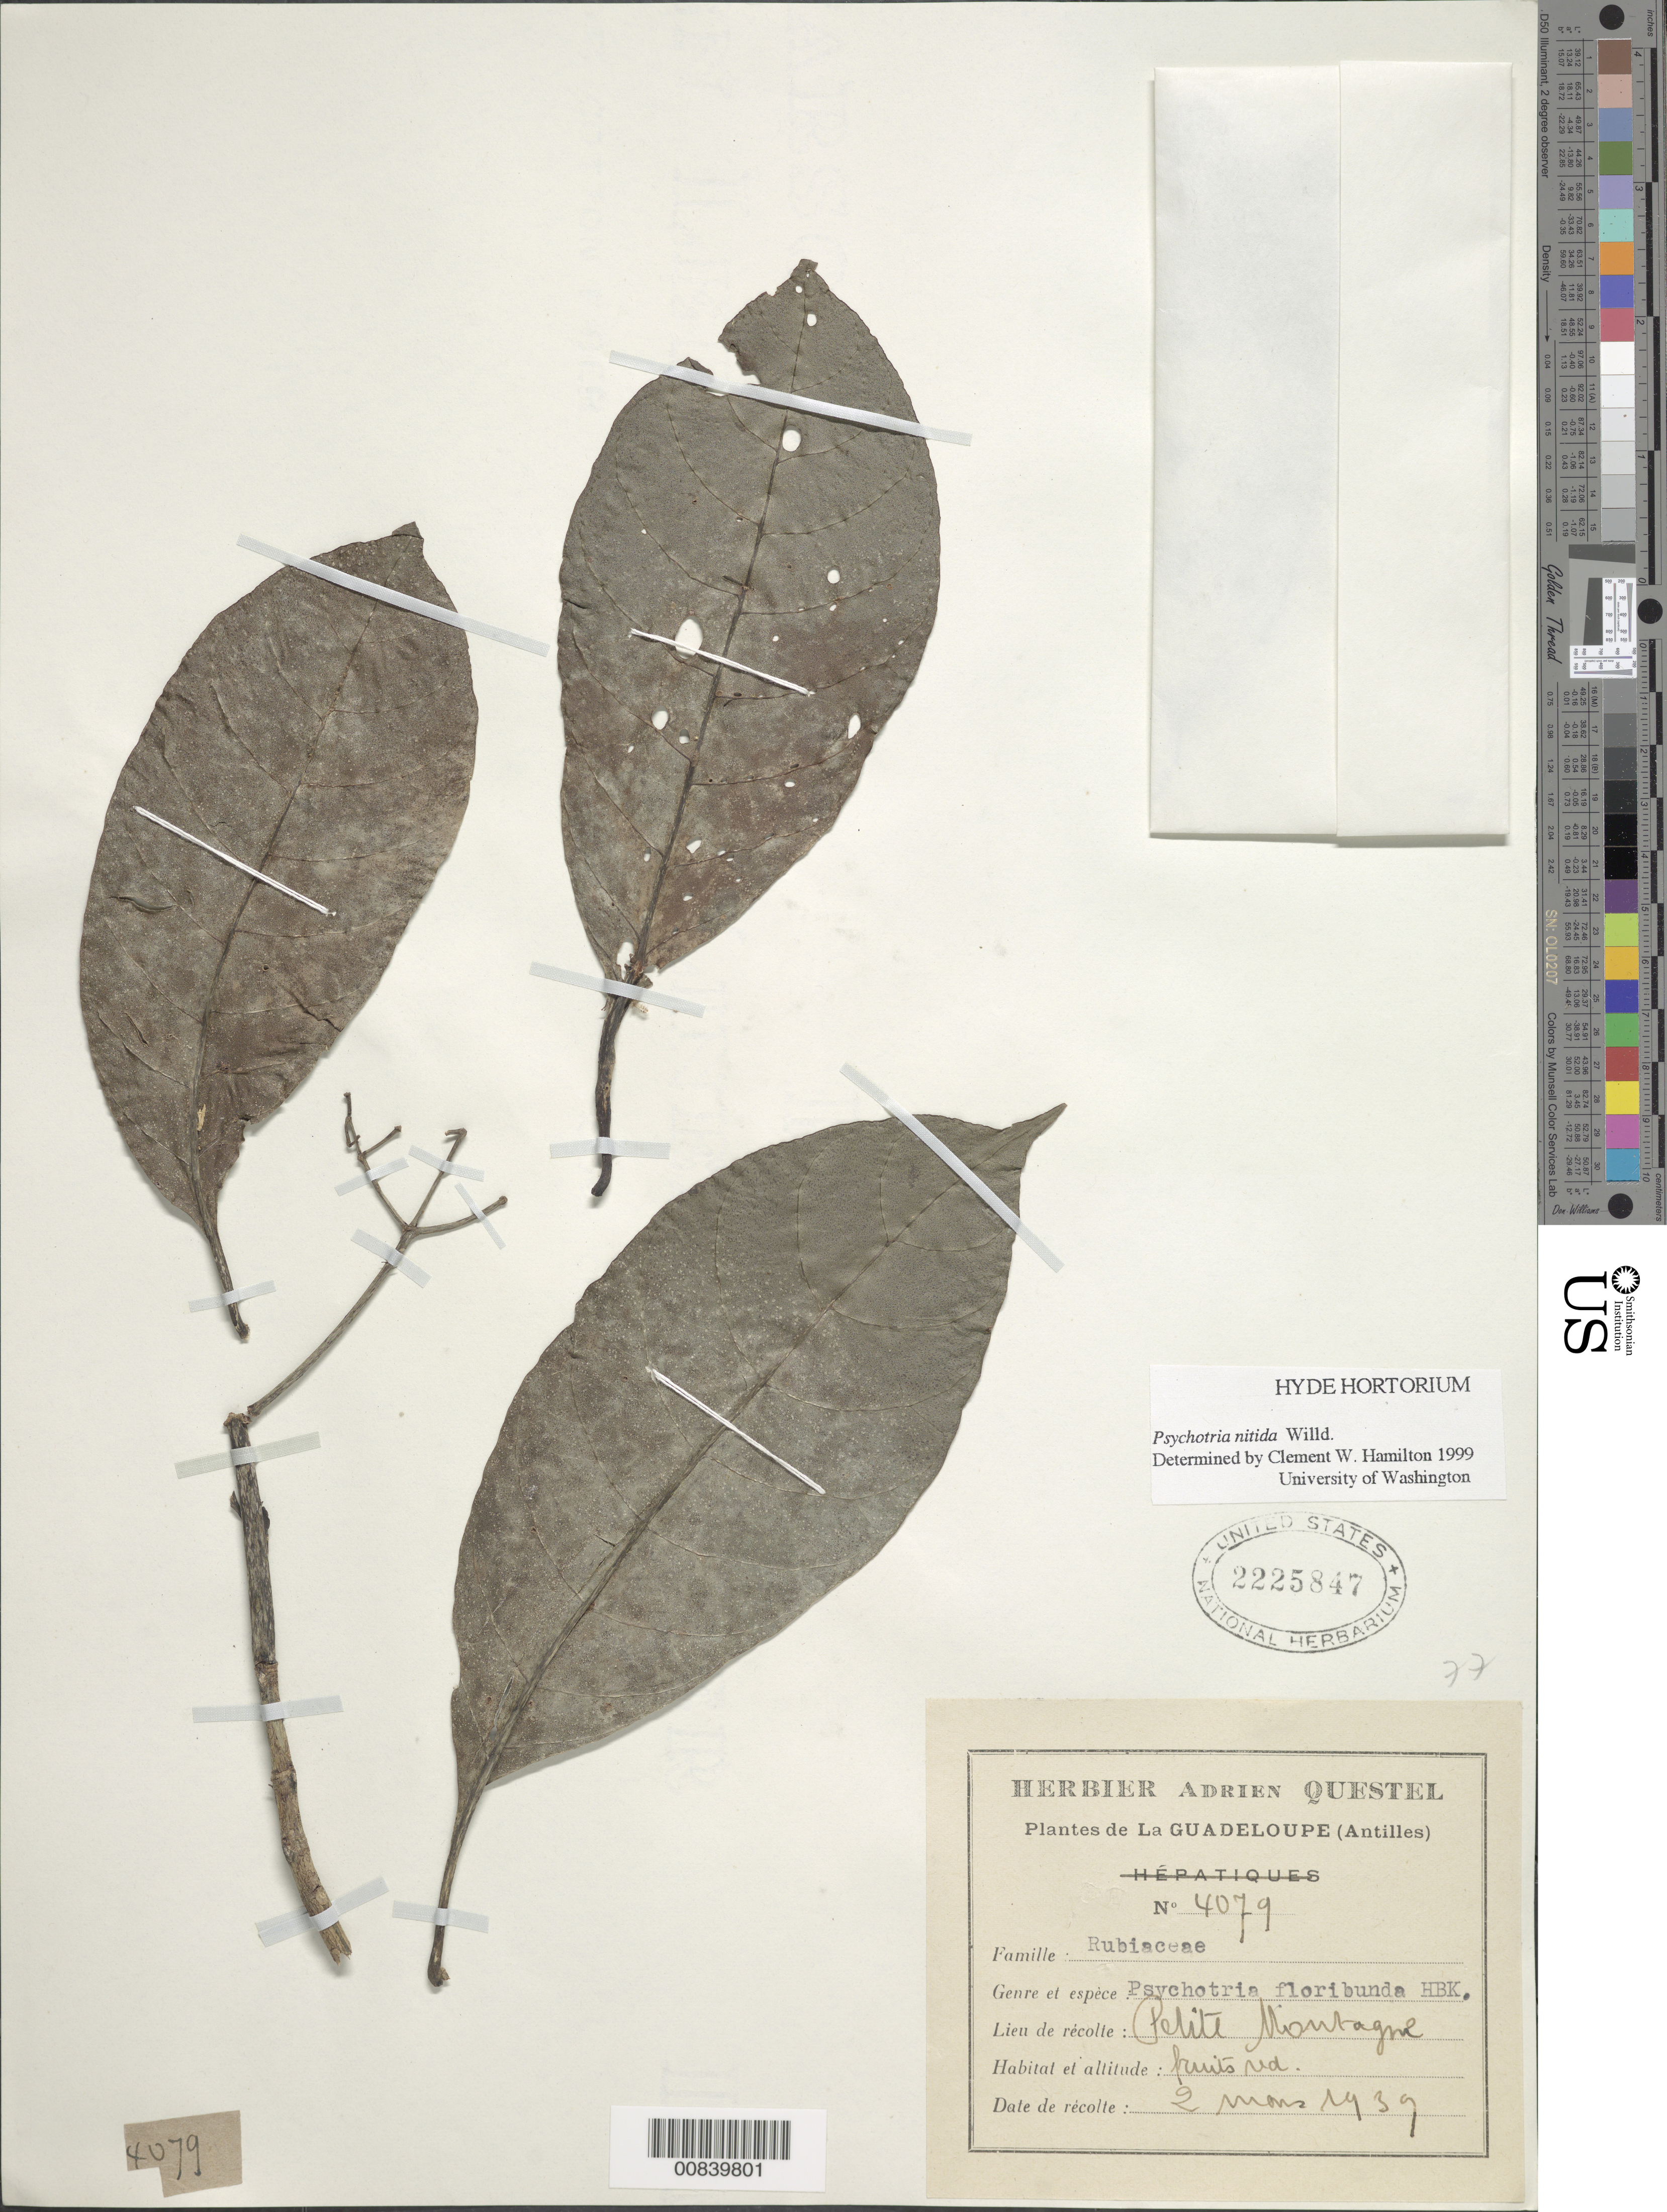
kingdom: Plantae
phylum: Tracheophyta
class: Magnoliopsida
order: Gentianales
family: Rubiaceae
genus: Psychotria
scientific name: Psychotria mapourioides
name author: DC.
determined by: Hamilton, C. W.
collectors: A. Questel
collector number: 4079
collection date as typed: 02 Mar 1930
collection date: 1930-03-02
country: Guadeloupe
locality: Petite Montagne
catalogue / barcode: US 2225847